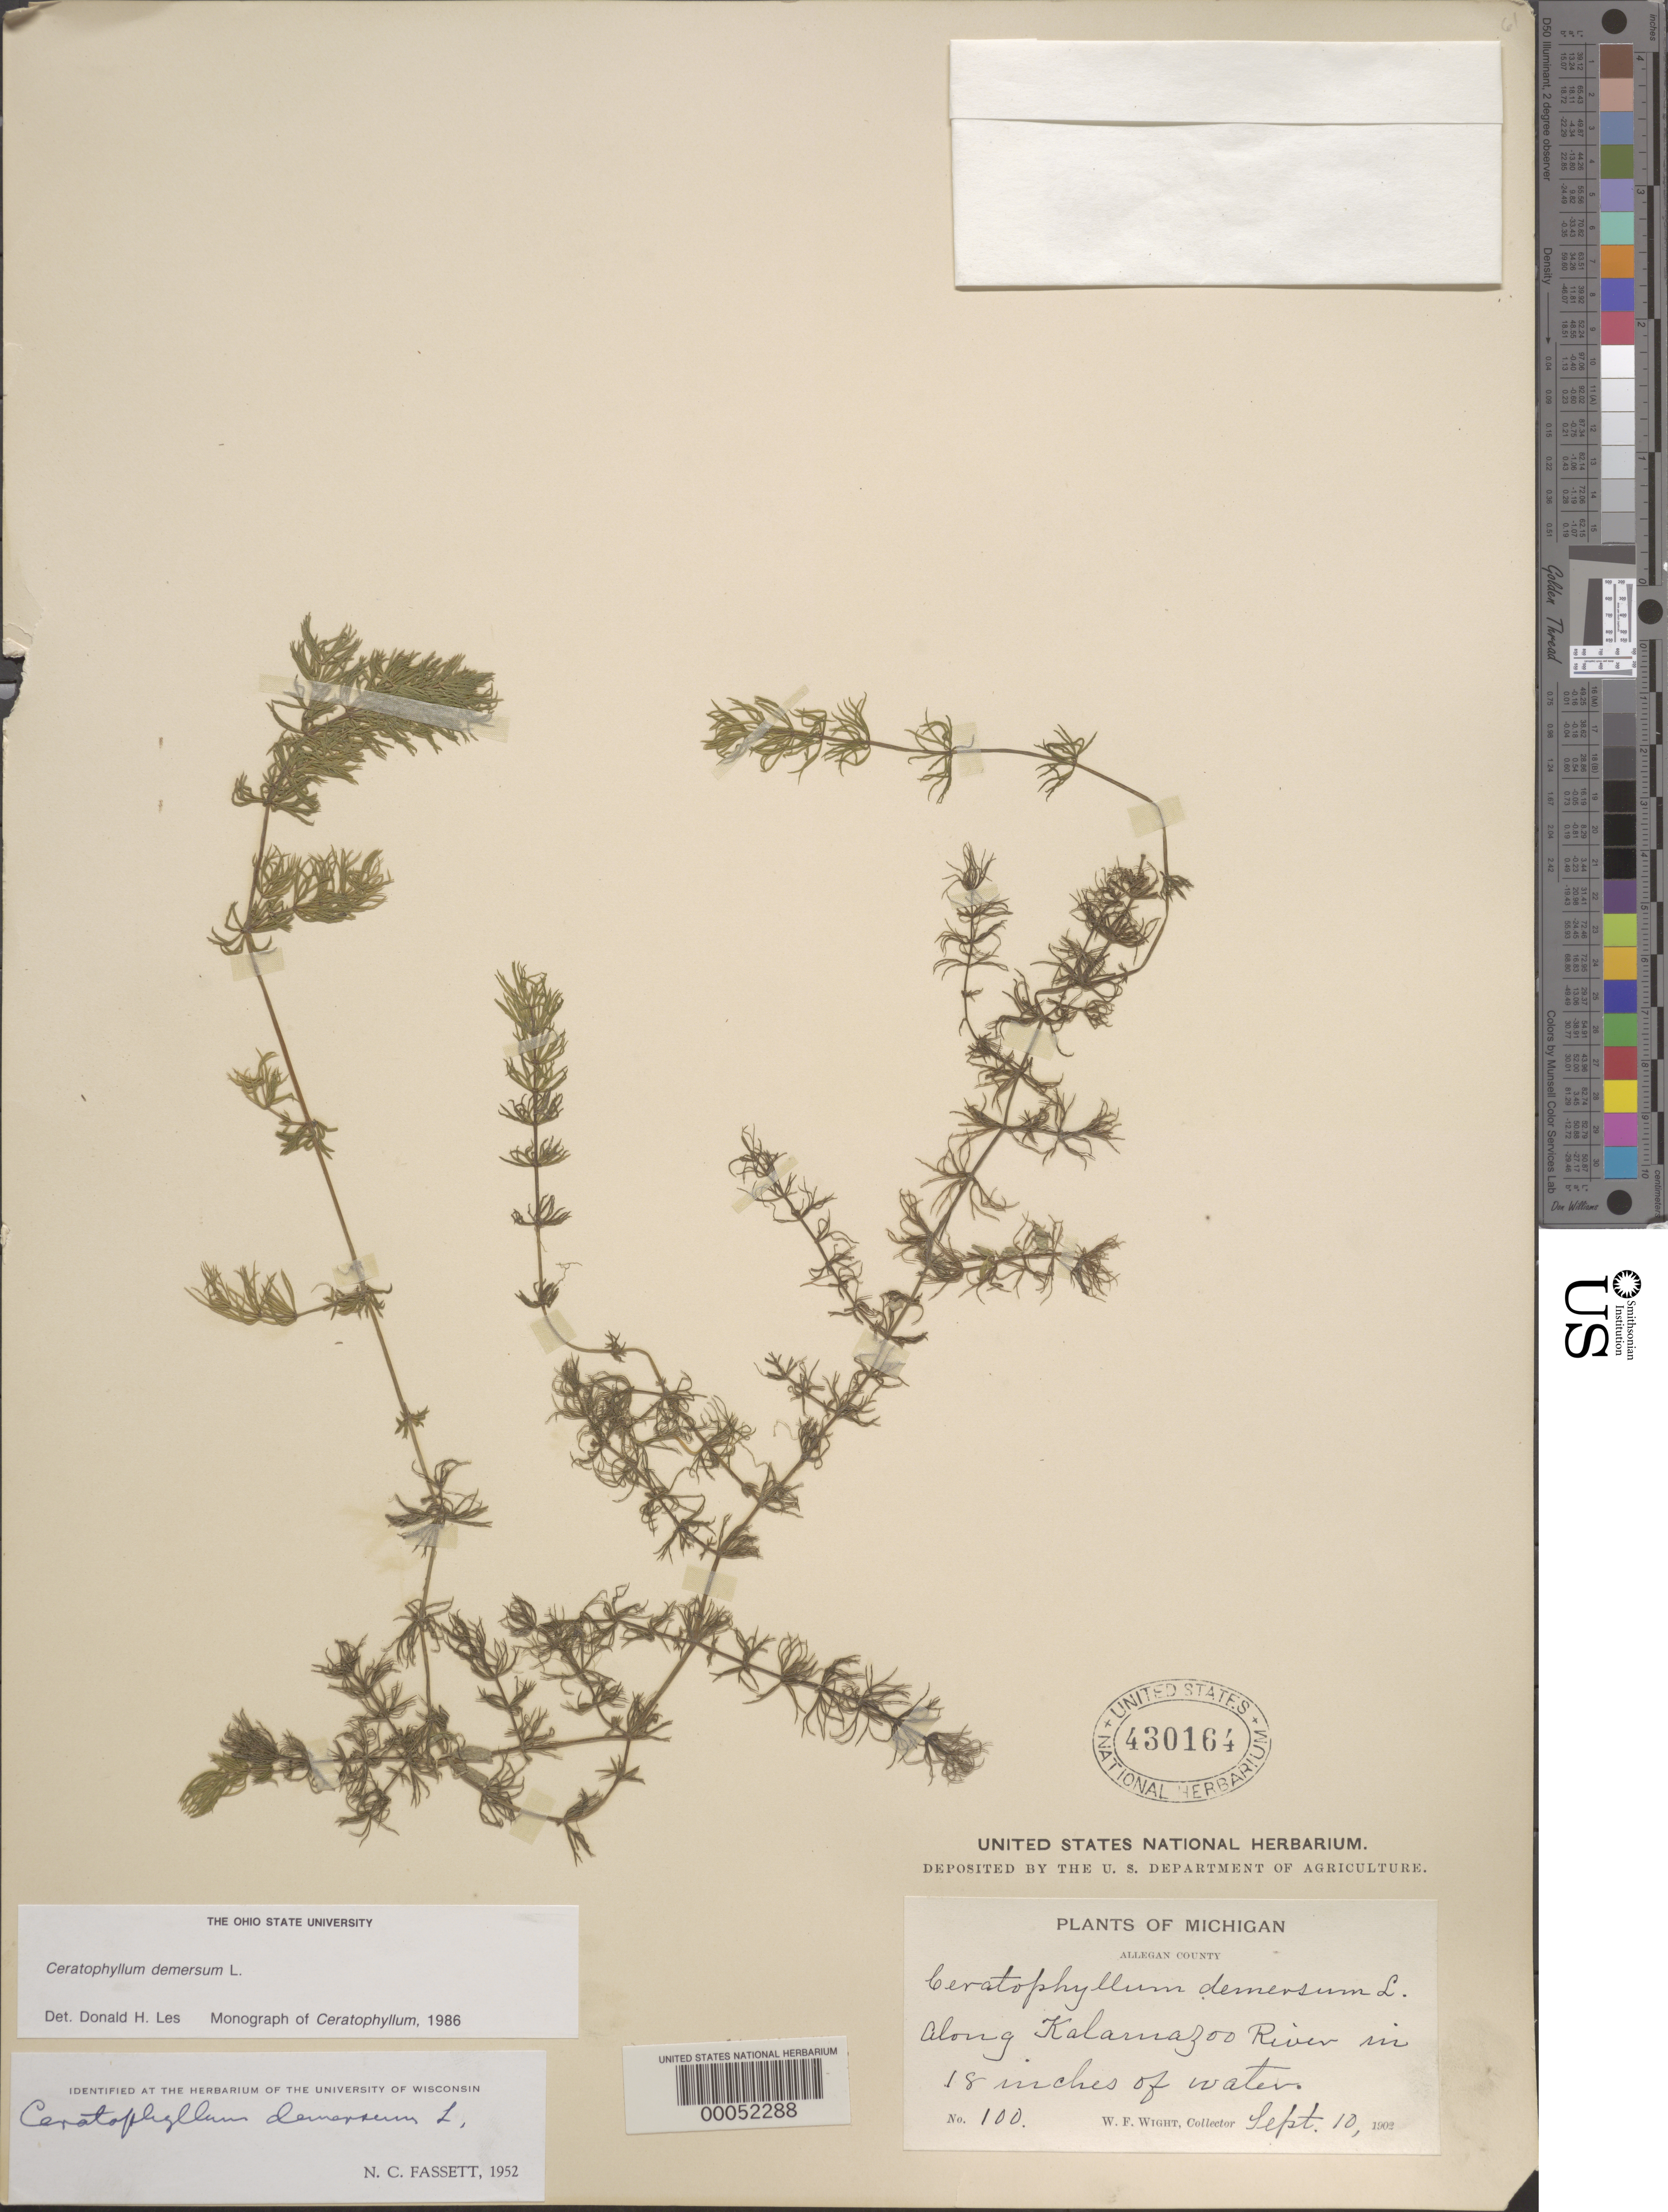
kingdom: Plantae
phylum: Tracheophyta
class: Magnoliopsida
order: Ceratophyllales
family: Ceratophyllaceae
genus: Ceratophyllum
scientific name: Ceratophyllum demersum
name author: L.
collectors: W. Wight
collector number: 100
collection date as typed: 10 Sep 1902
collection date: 1902-09-10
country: United States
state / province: Michigan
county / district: Allegan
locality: Along kalarnazoo river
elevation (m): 0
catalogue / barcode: US 430164